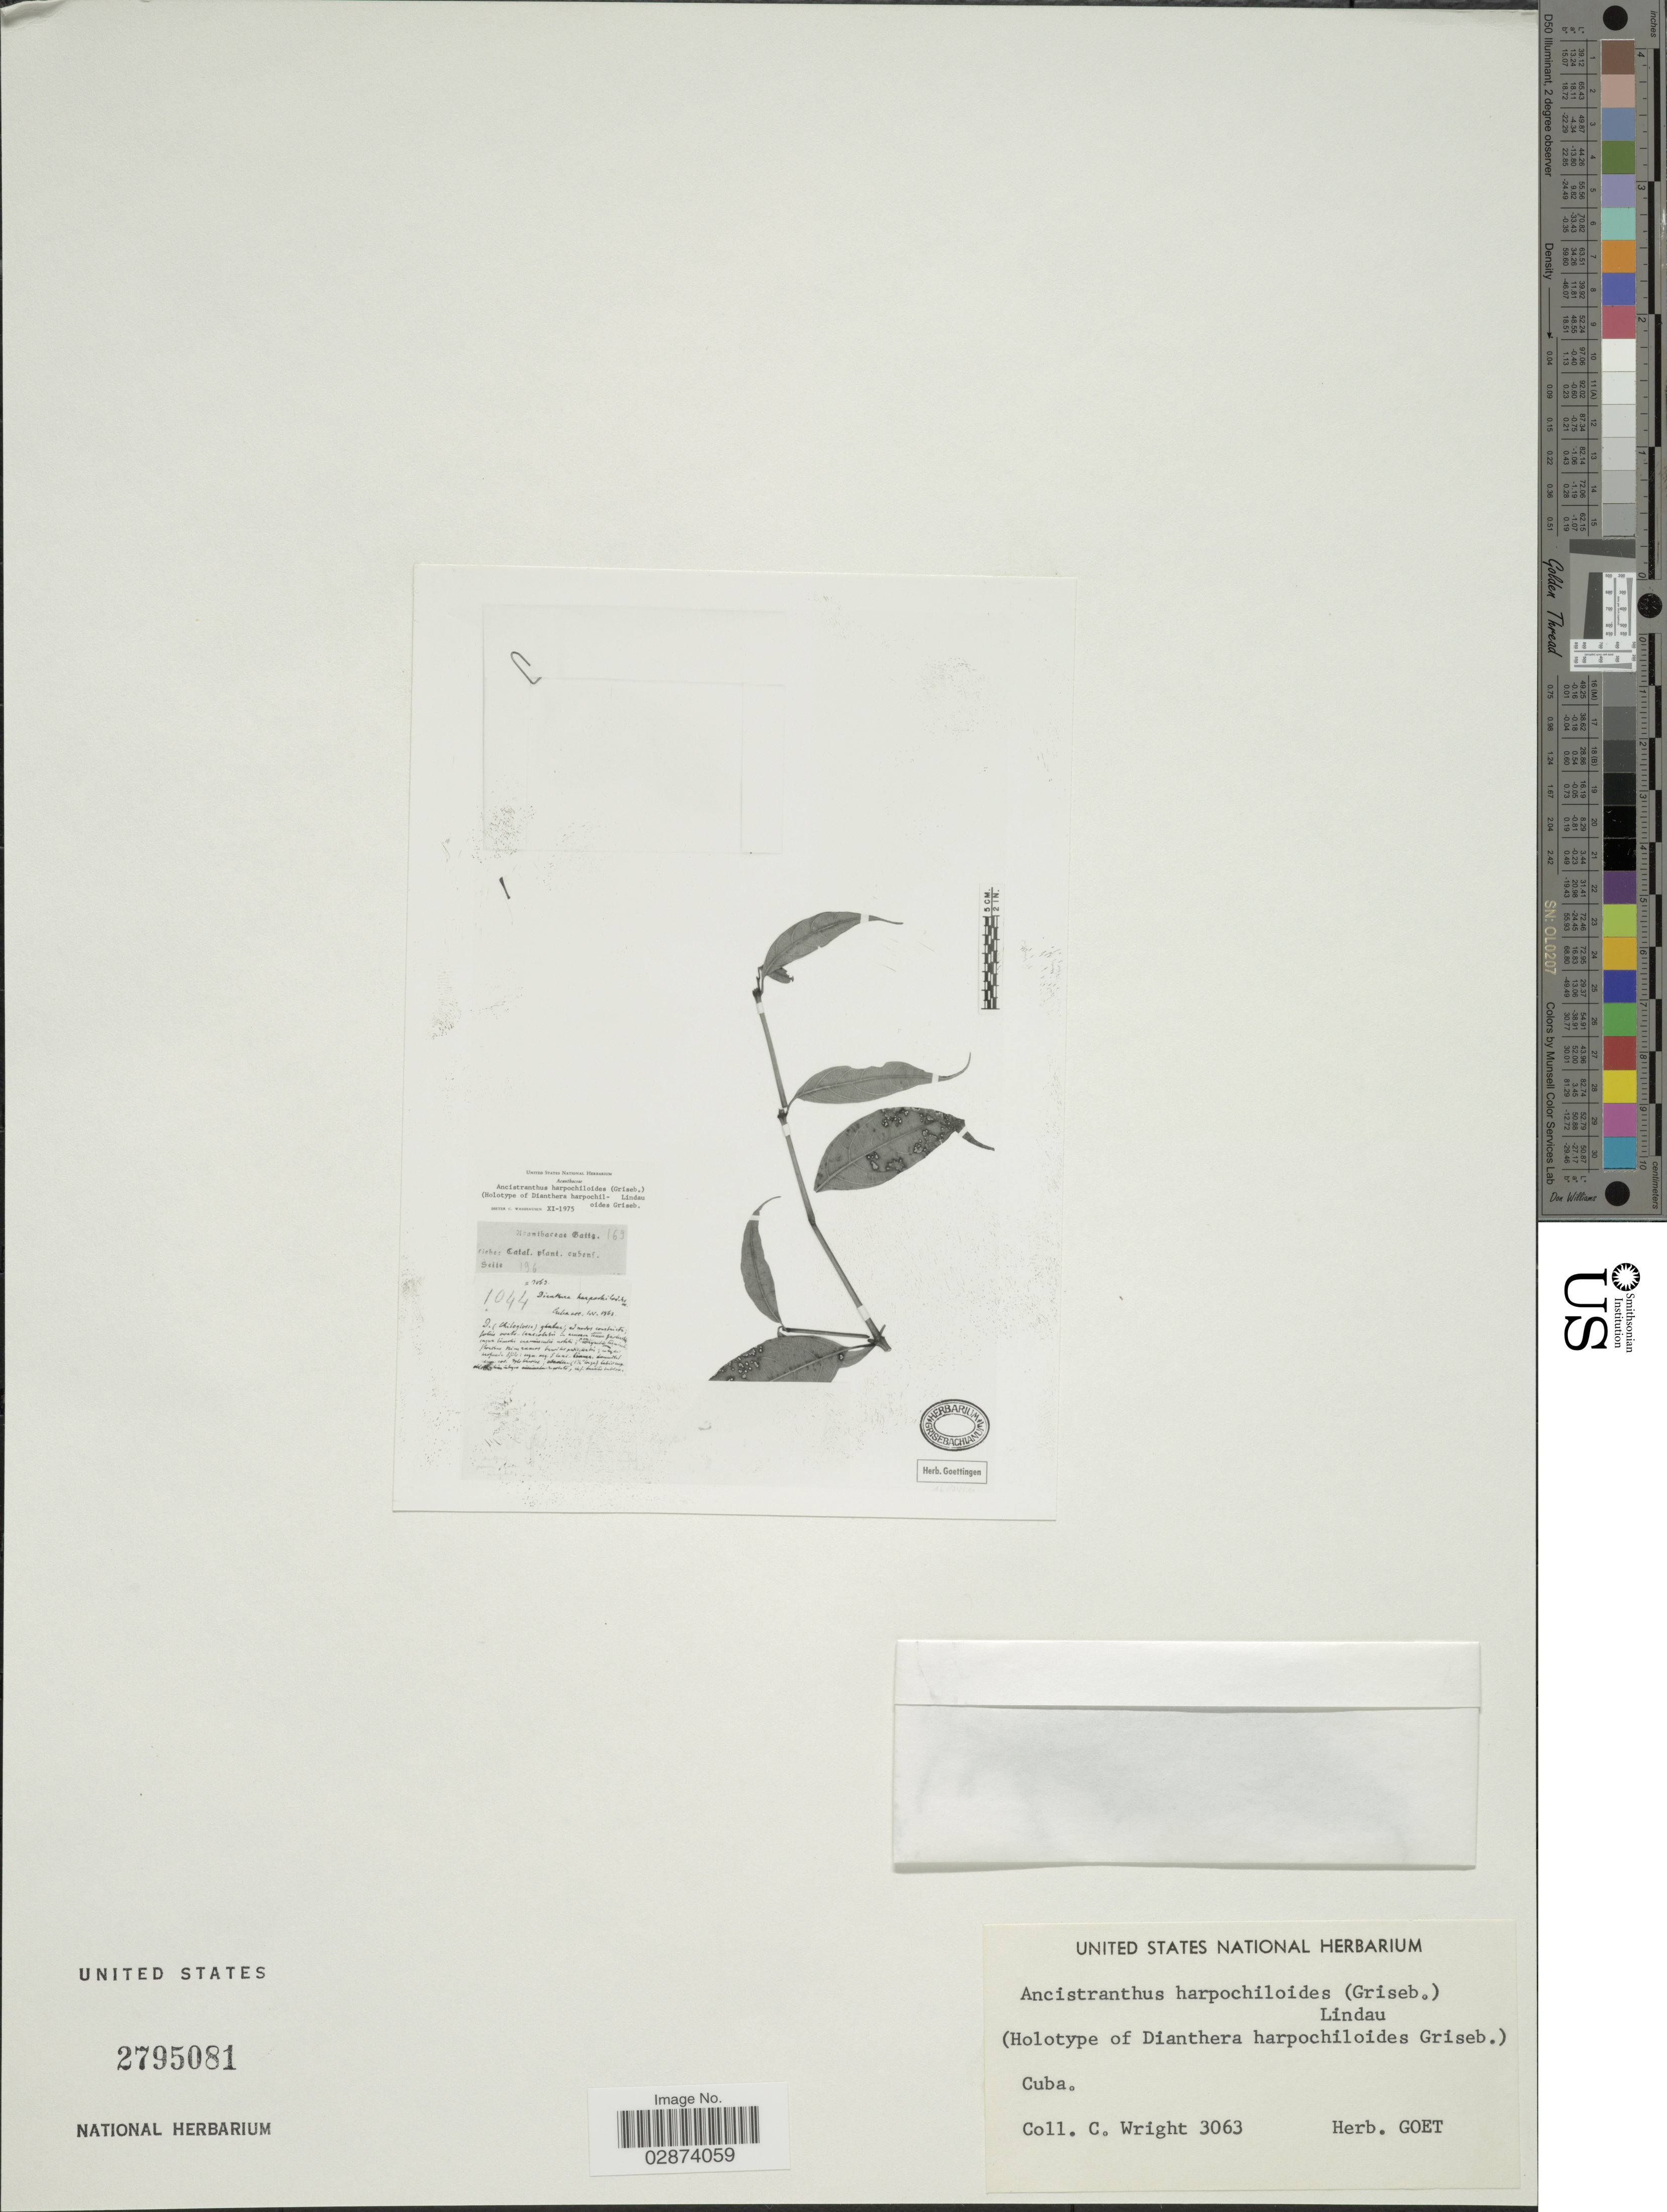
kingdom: Plantae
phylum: Tracheophyta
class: Magnoliopsida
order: Lamiales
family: Acanthaceae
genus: Ancistranthus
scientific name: Ancistranthus harpochiloides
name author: (Griseb.) Lindau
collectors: C. Wright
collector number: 3063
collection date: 1963-05-04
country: Cuba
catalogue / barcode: US 2795081